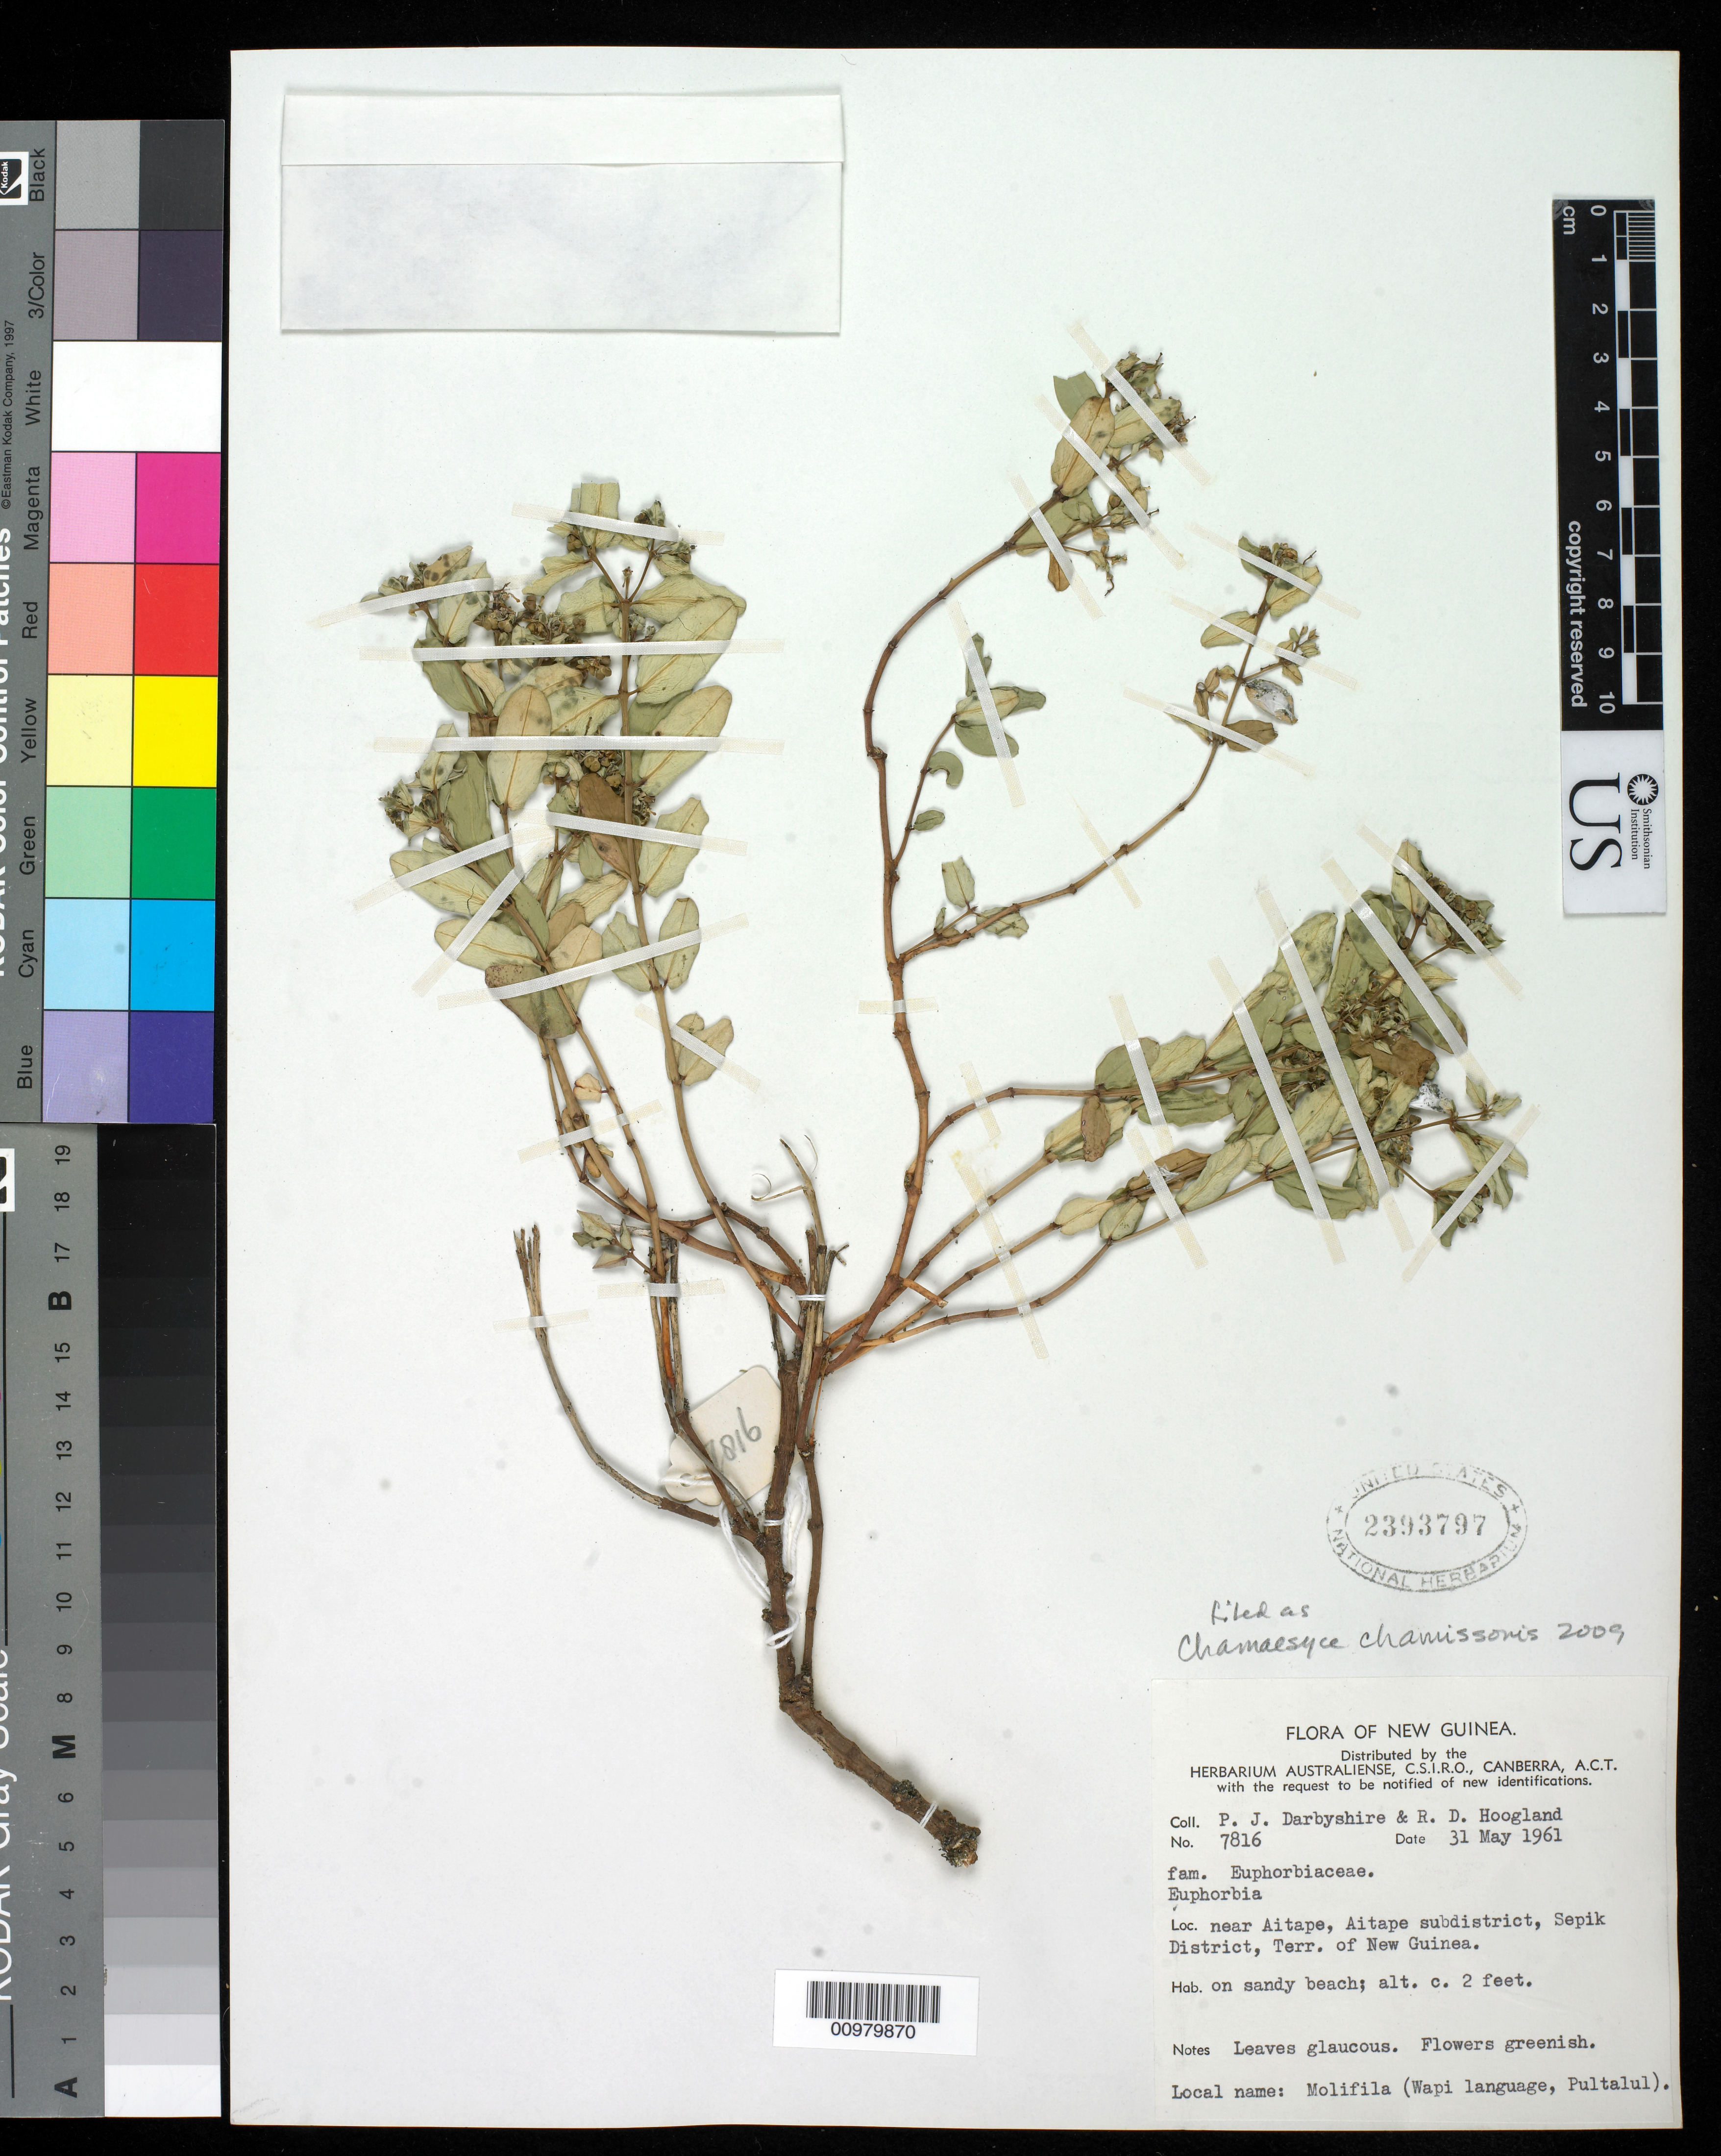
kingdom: Plantae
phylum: Tracheophyta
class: Magnoliopsida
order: Malpighiales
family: Euphorbiaceae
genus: Euphorbia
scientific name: Euphorbia chamissonis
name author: (Klotzsch ex Klotzsch & Garcke) Boiss.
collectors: P. Darbyshire & R. D. Hoogland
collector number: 7816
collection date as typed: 31 May 1961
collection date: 1961-05-31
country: Papua New Guinea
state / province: Sandaun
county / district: Aitape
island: New Guinea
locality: Spik Dist., Aitape Subdist., Aitape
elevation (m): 1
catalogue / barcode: US 2393797